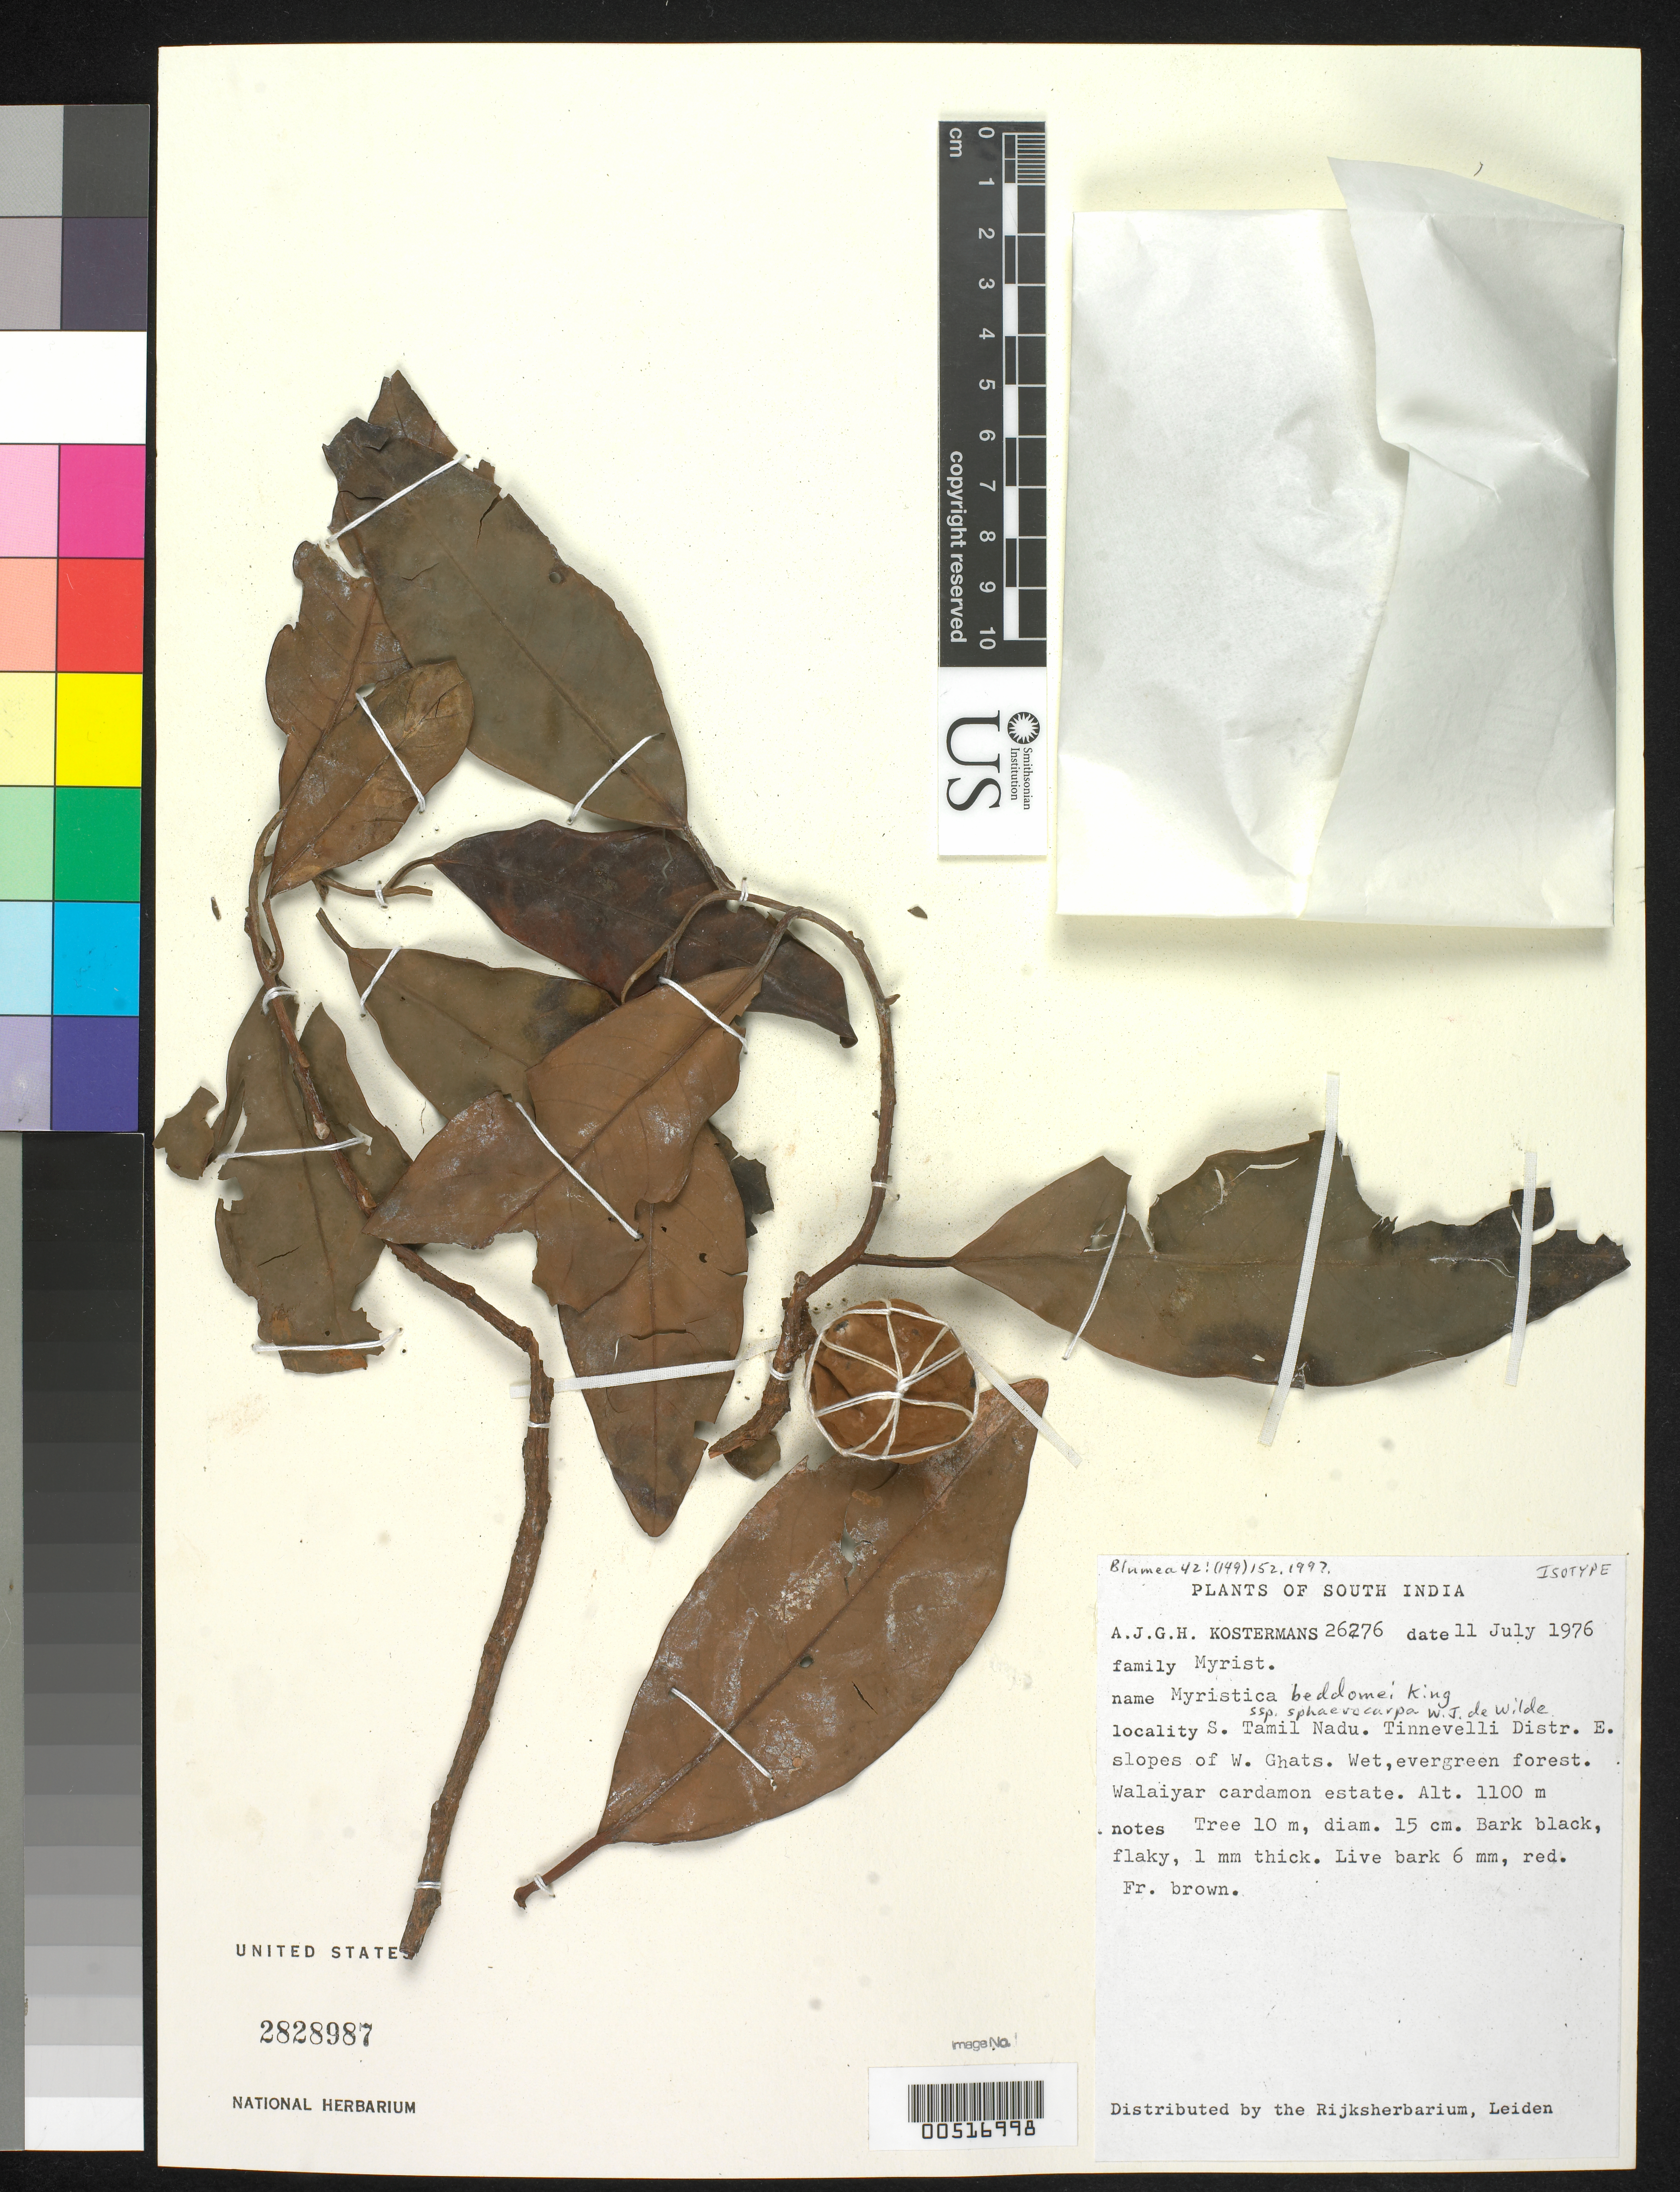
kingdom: Plantae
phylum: Tracheophyta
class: Magnoliopsida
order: Magnoliales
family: Myristicaceae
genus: Myristica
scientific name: Myristica beddomei subsp. sphaerocarpa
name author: W.J. de Wilde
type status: Isotype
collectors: A. J. G. Kostermans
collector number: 26276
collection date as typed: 11 Jul 1976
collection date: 1976-07-11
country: India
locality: S. Tamil Nadu, Tinnevelli dist., E slopes of W. Ghats.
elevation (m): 1100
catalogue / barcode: US 2828987